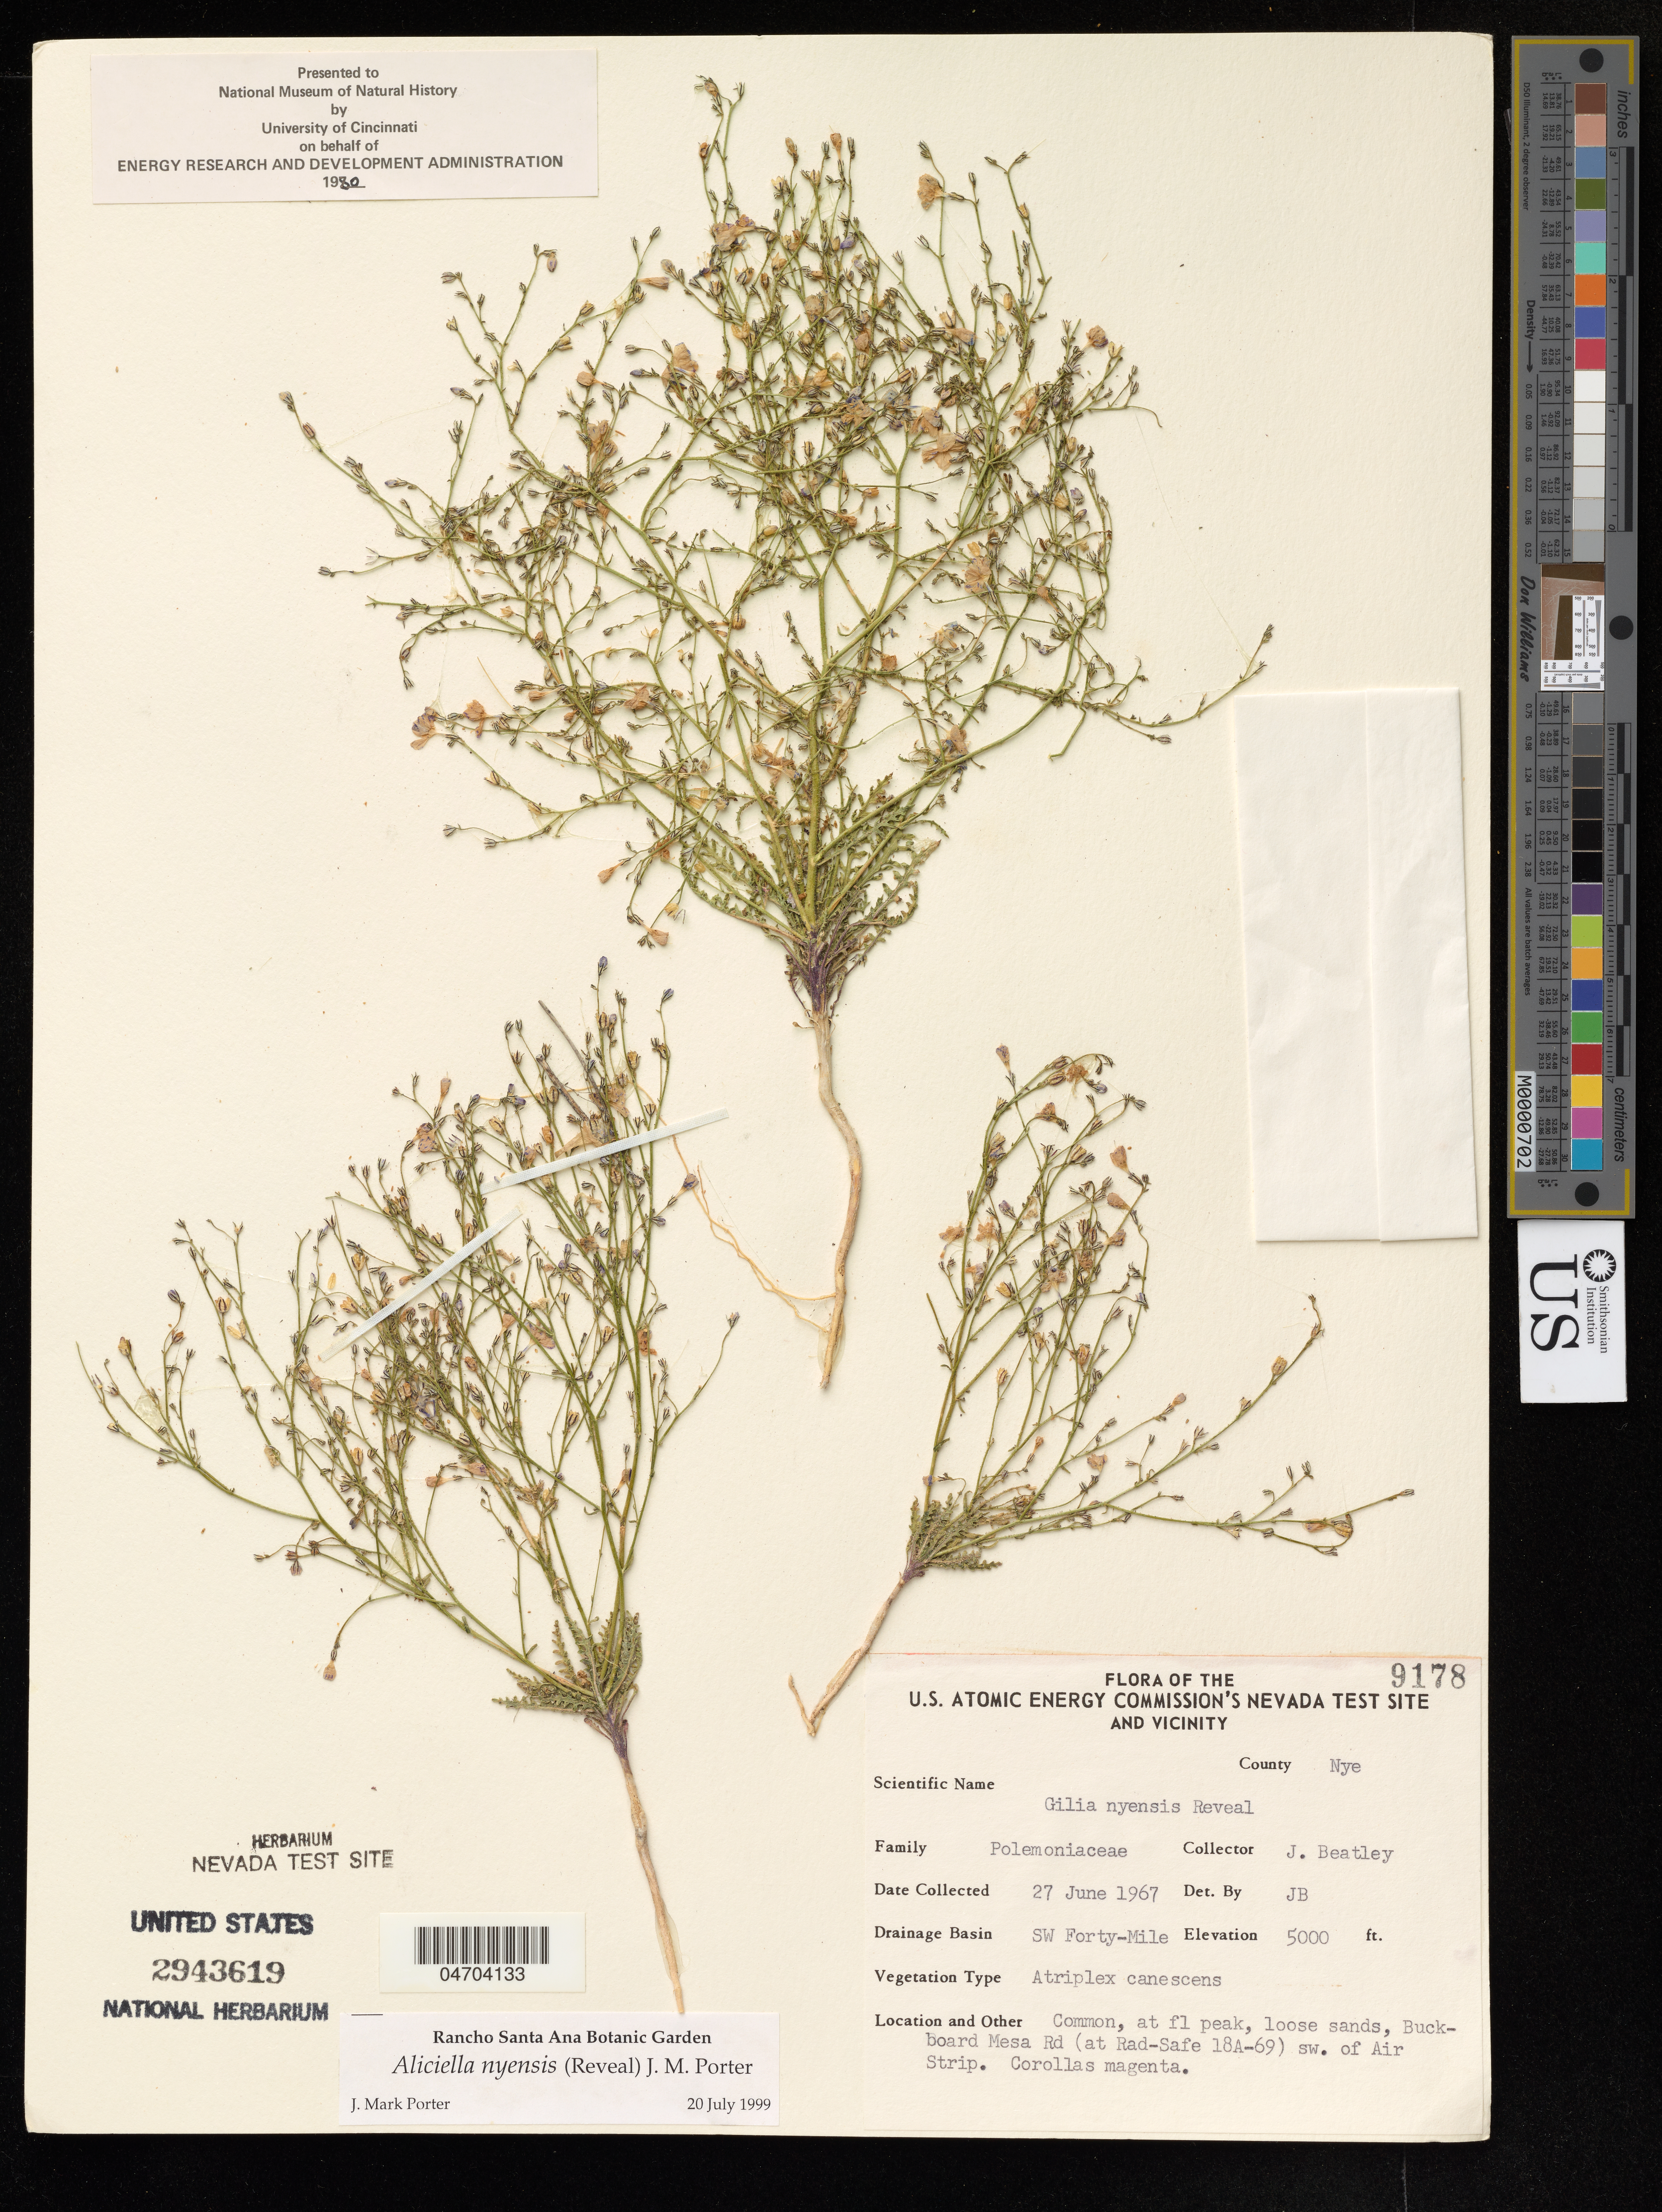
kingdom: Plantae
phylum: Tracheophyta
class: Magnoliopsida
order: Ericales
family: Polemoniaceae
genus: Aliciella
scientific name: Aliciella nyensis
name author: (Reveal) J.M. Porter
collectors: J. Beatley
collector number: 9178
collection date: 1967-06-27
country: United States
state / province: Nevada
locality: The U. S. Atomic Energy Commission's Nevada Test Site and Vicinity. County Nye. Drainage Basin SW Forty-Mile. Buckboard Mesa Rd (at Rad-Safe-18A-69) sw. of Air Strip.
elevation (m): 1524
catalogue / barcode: US 2943619